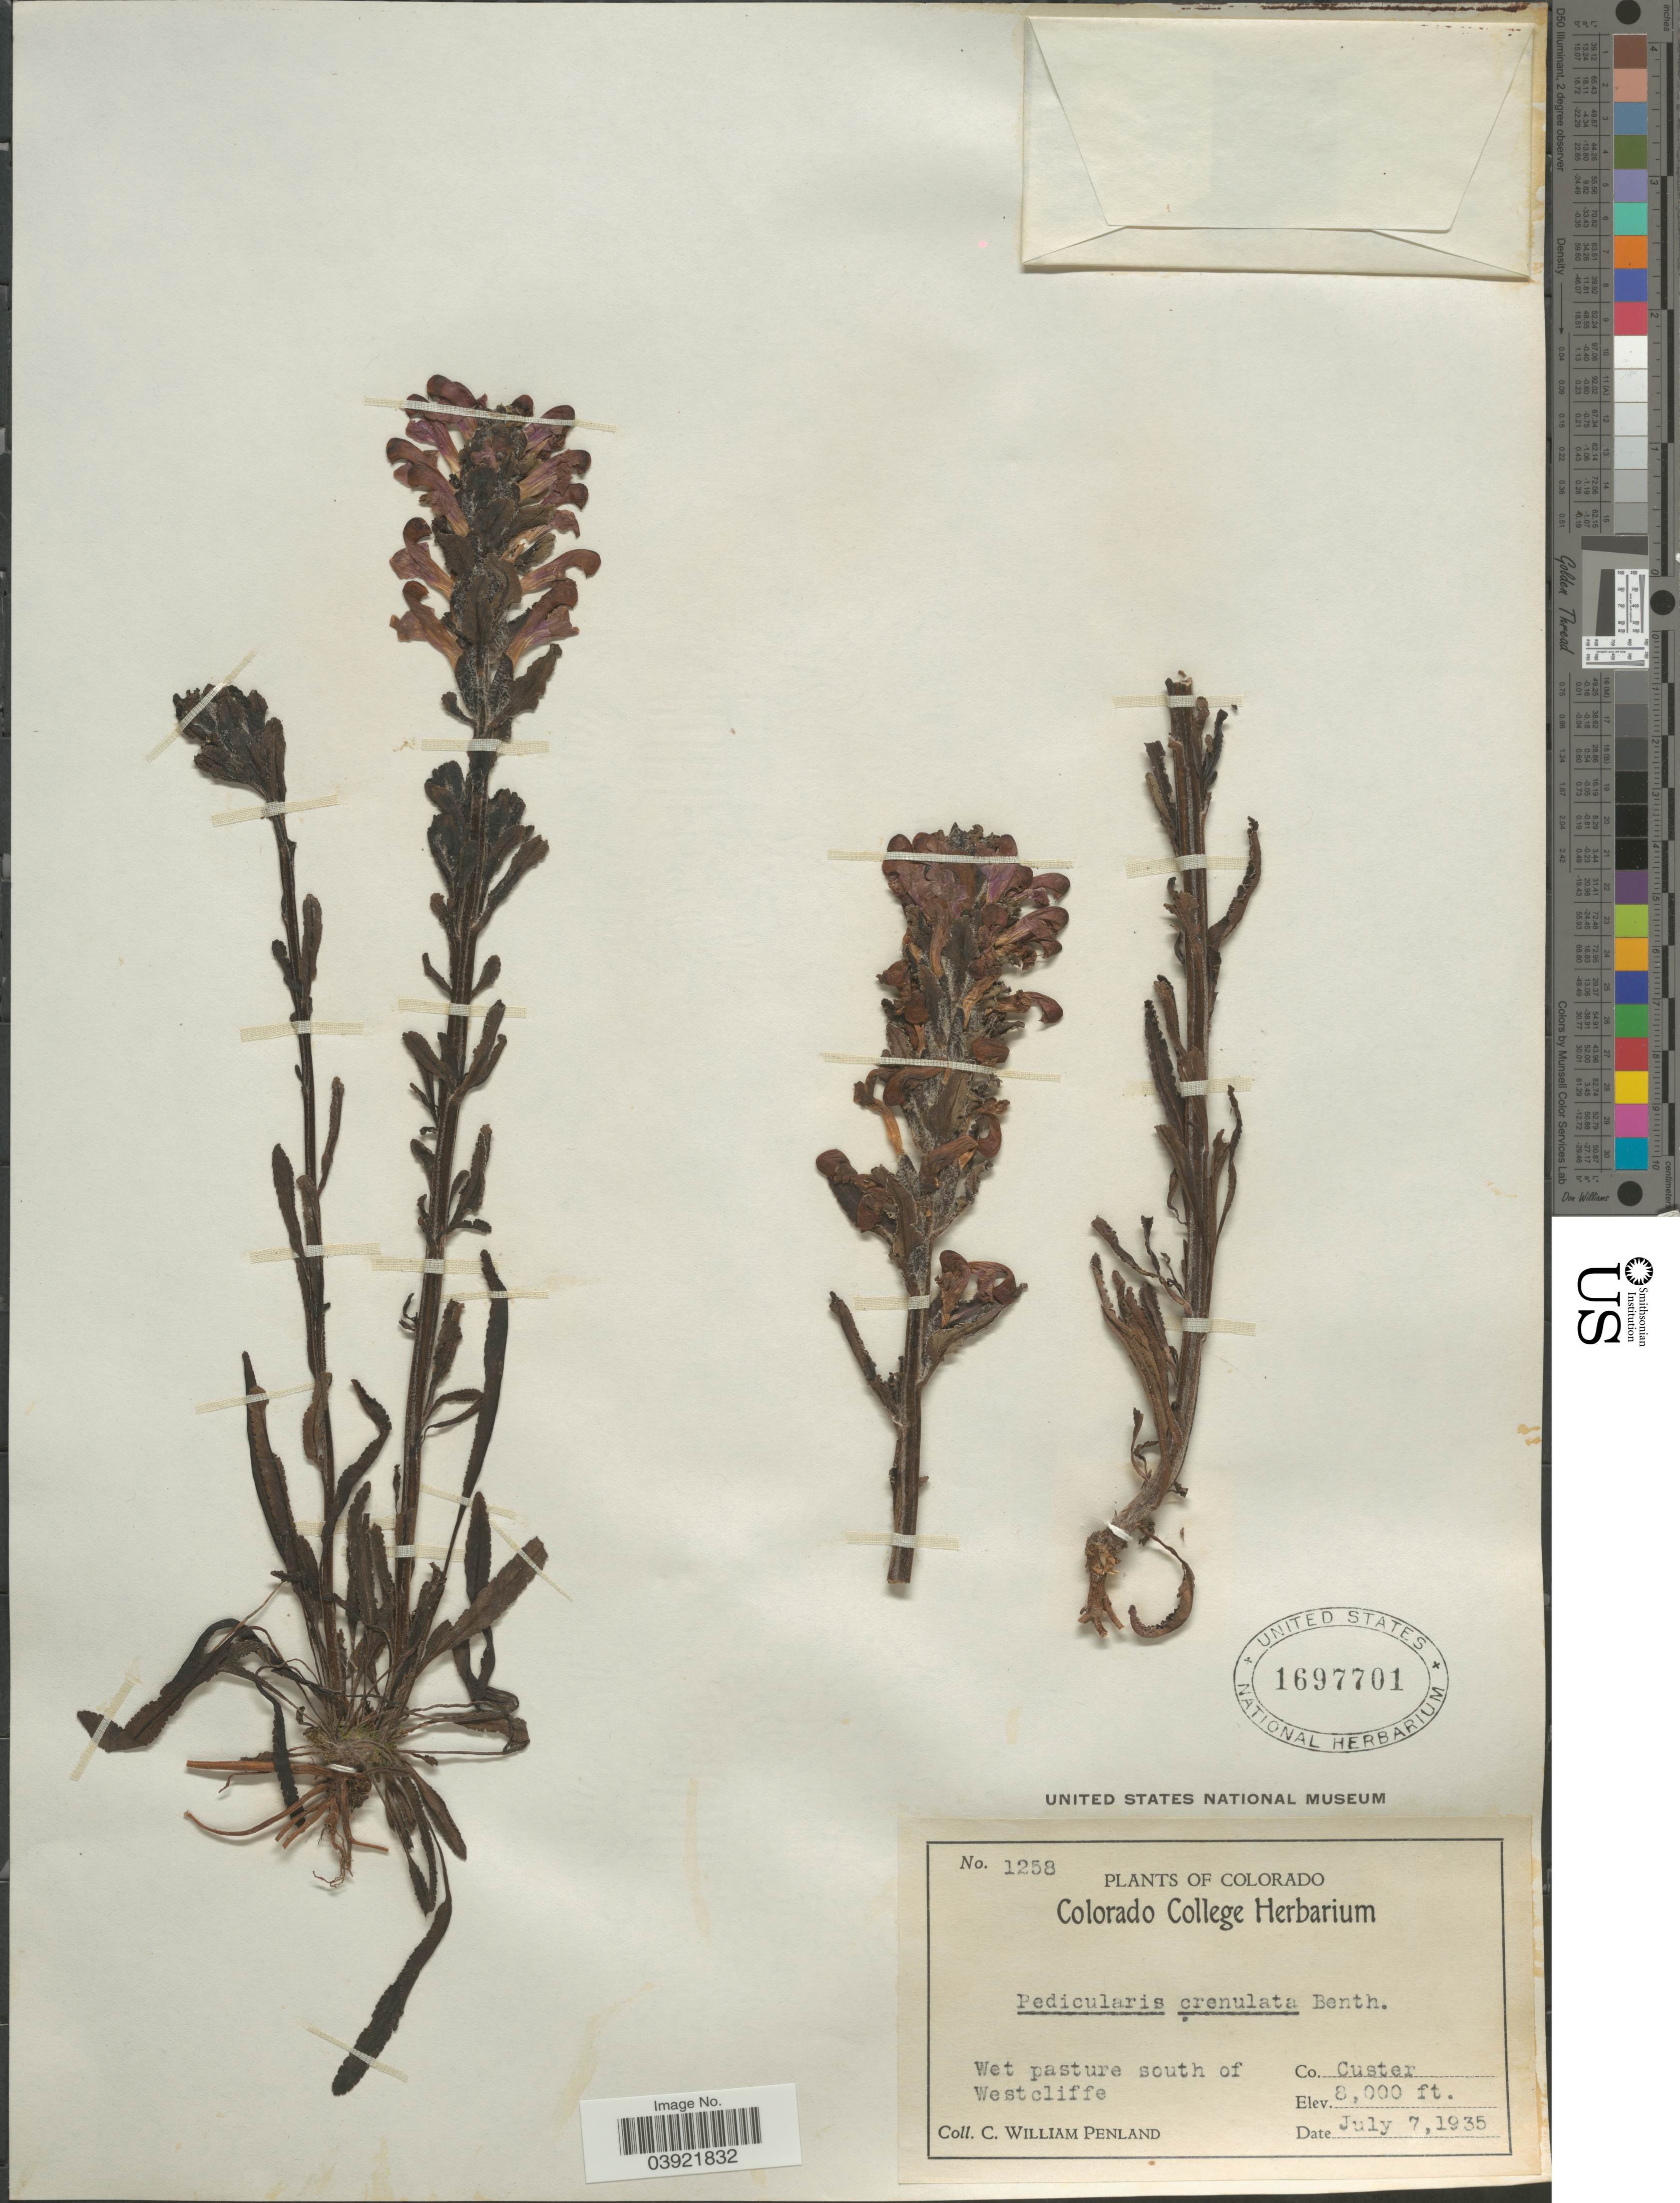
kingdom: Plantae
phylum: Tracheophyta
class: Magnoliopsida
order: Lamiales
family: Orobanchaceae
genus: Pedicularis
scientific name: Pedicularis crenulata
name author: Benth.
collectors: C. W. Penland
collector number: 1258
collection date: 1935-07-07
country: United States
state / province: Colorado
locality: South of Westcliffe. Co. Custer.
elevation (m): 2438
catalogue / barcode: US 1697701